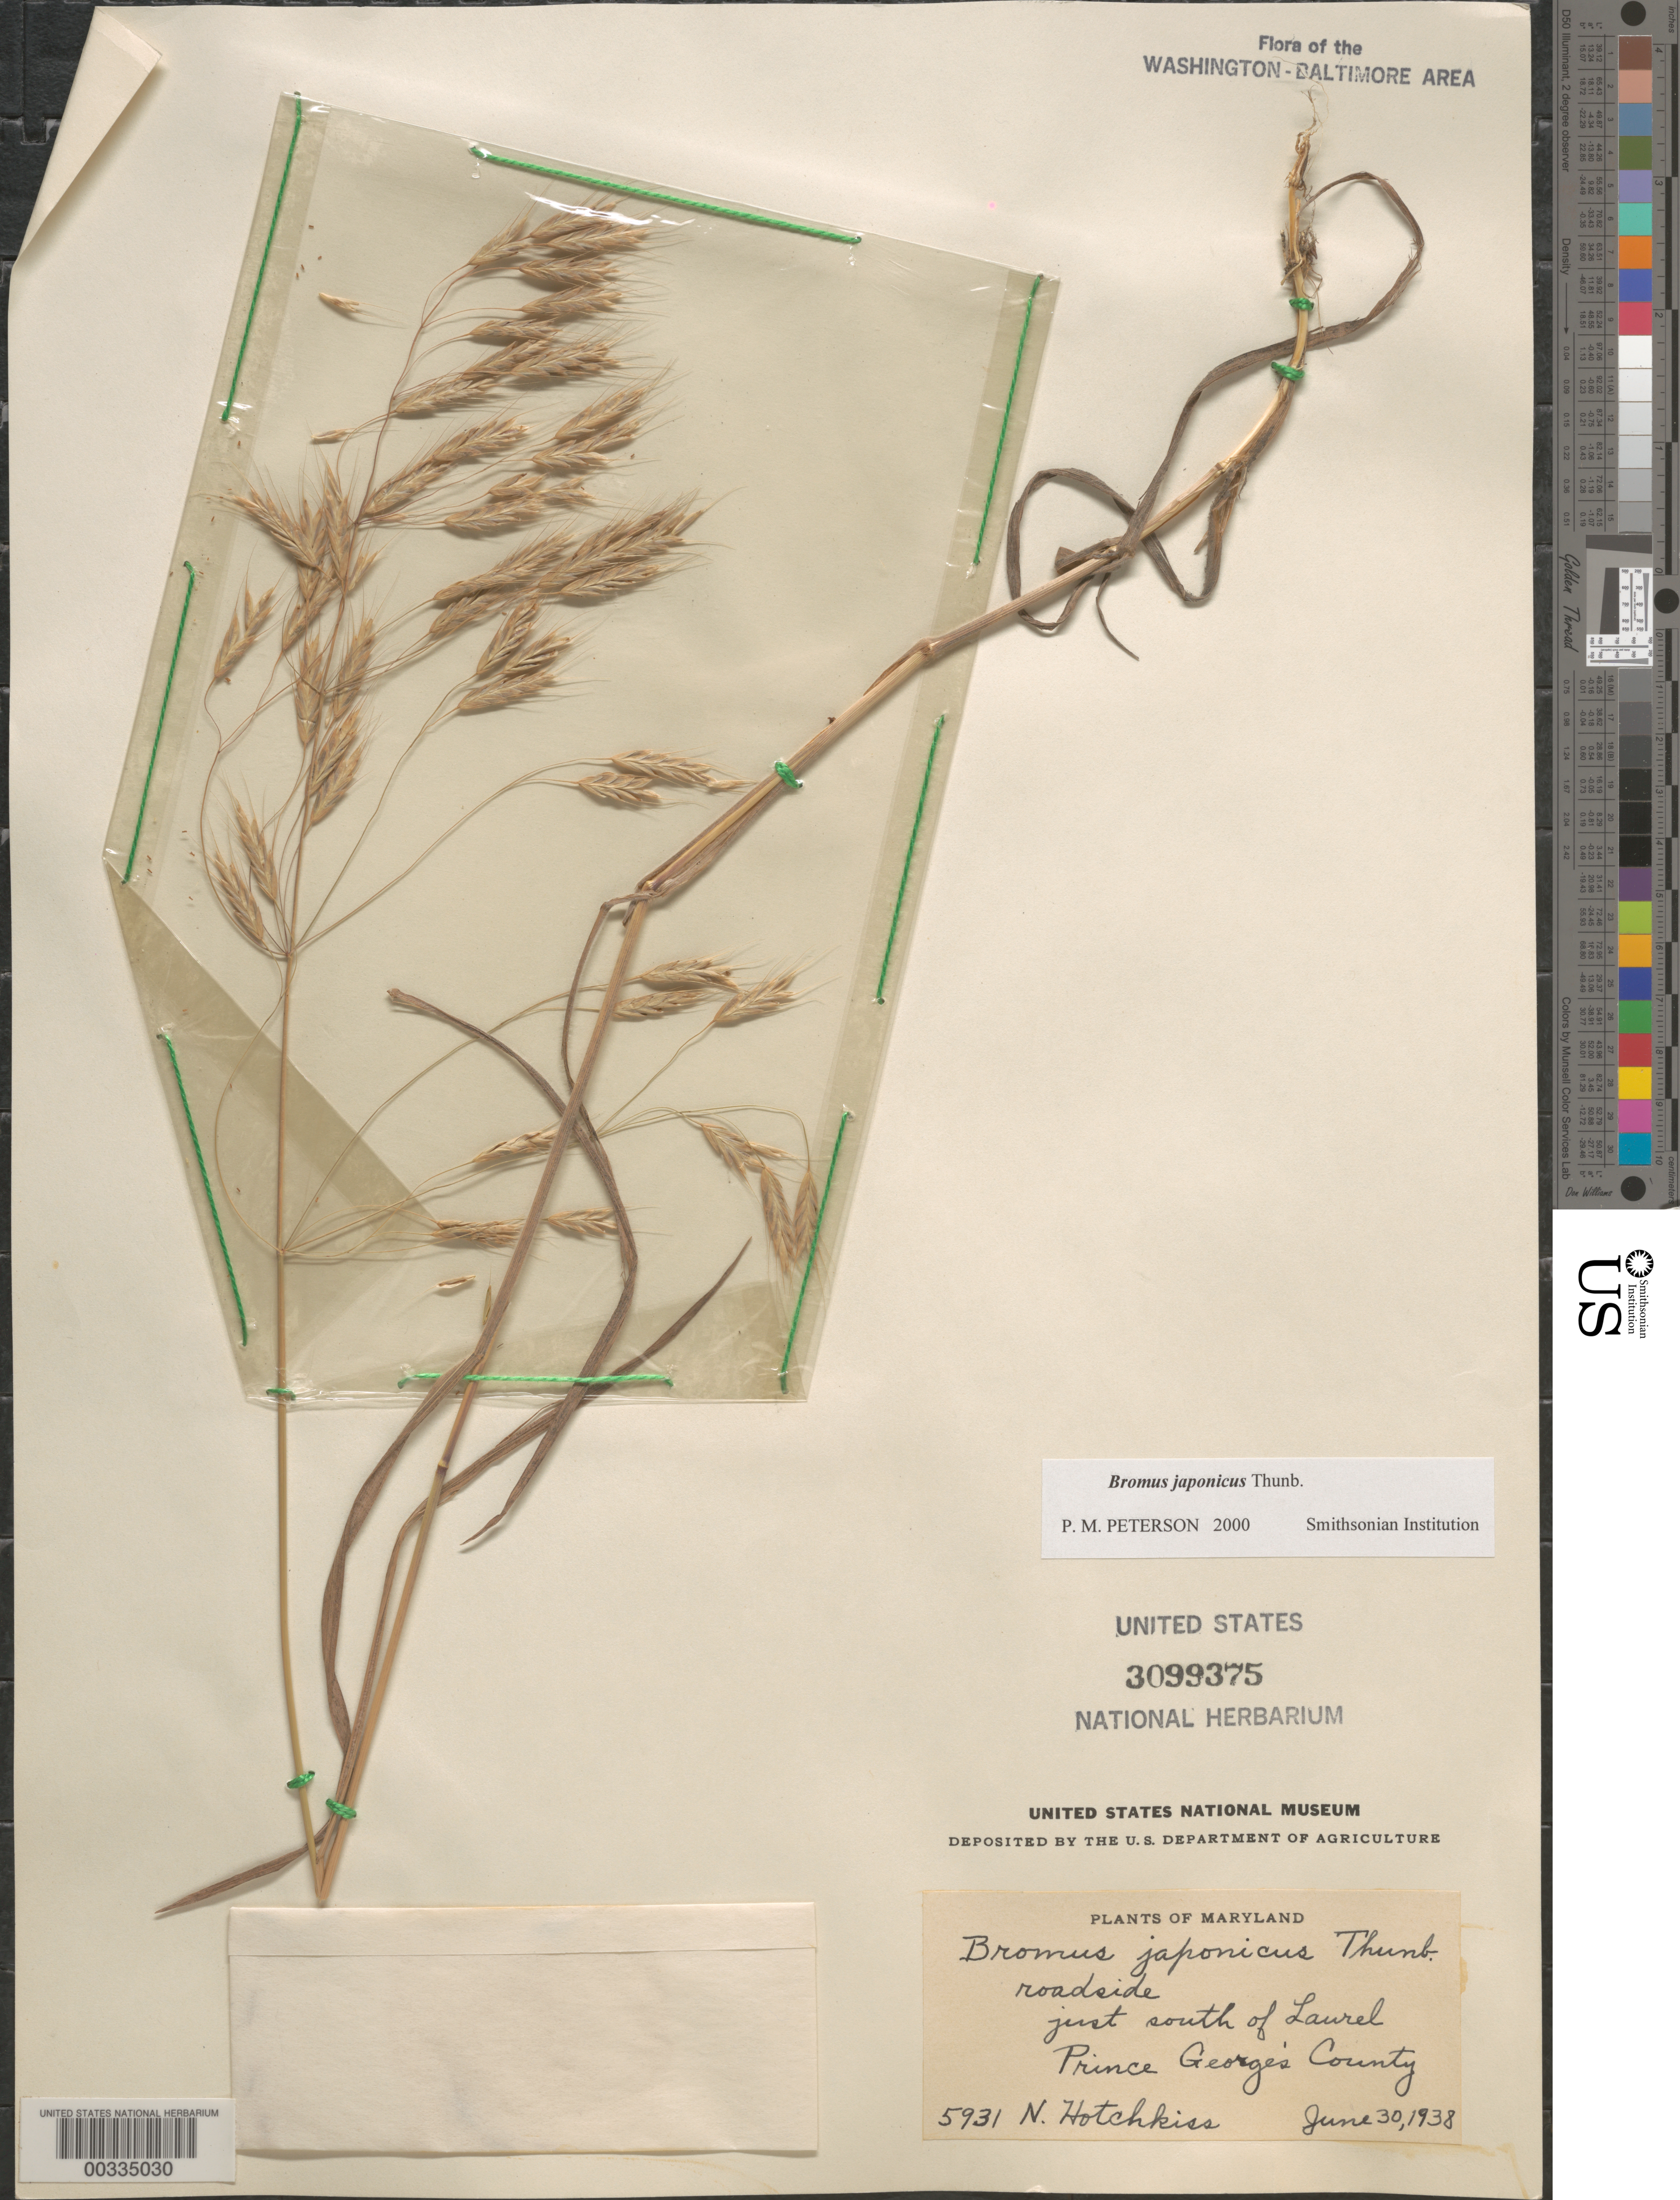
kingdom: Plantae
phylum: Tracheophyta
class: Liliopsida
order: Poales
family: Poaceae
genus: Bromus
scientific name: Bromus japonicus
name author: Houtt.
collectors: N. Hotchkiss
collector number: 5931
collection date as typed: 30 Jun 1938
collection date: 1938-06-30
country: United States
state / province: Maryland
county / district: Prince George's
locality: S of Laurel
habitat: Roadside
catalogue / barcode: US 3099375